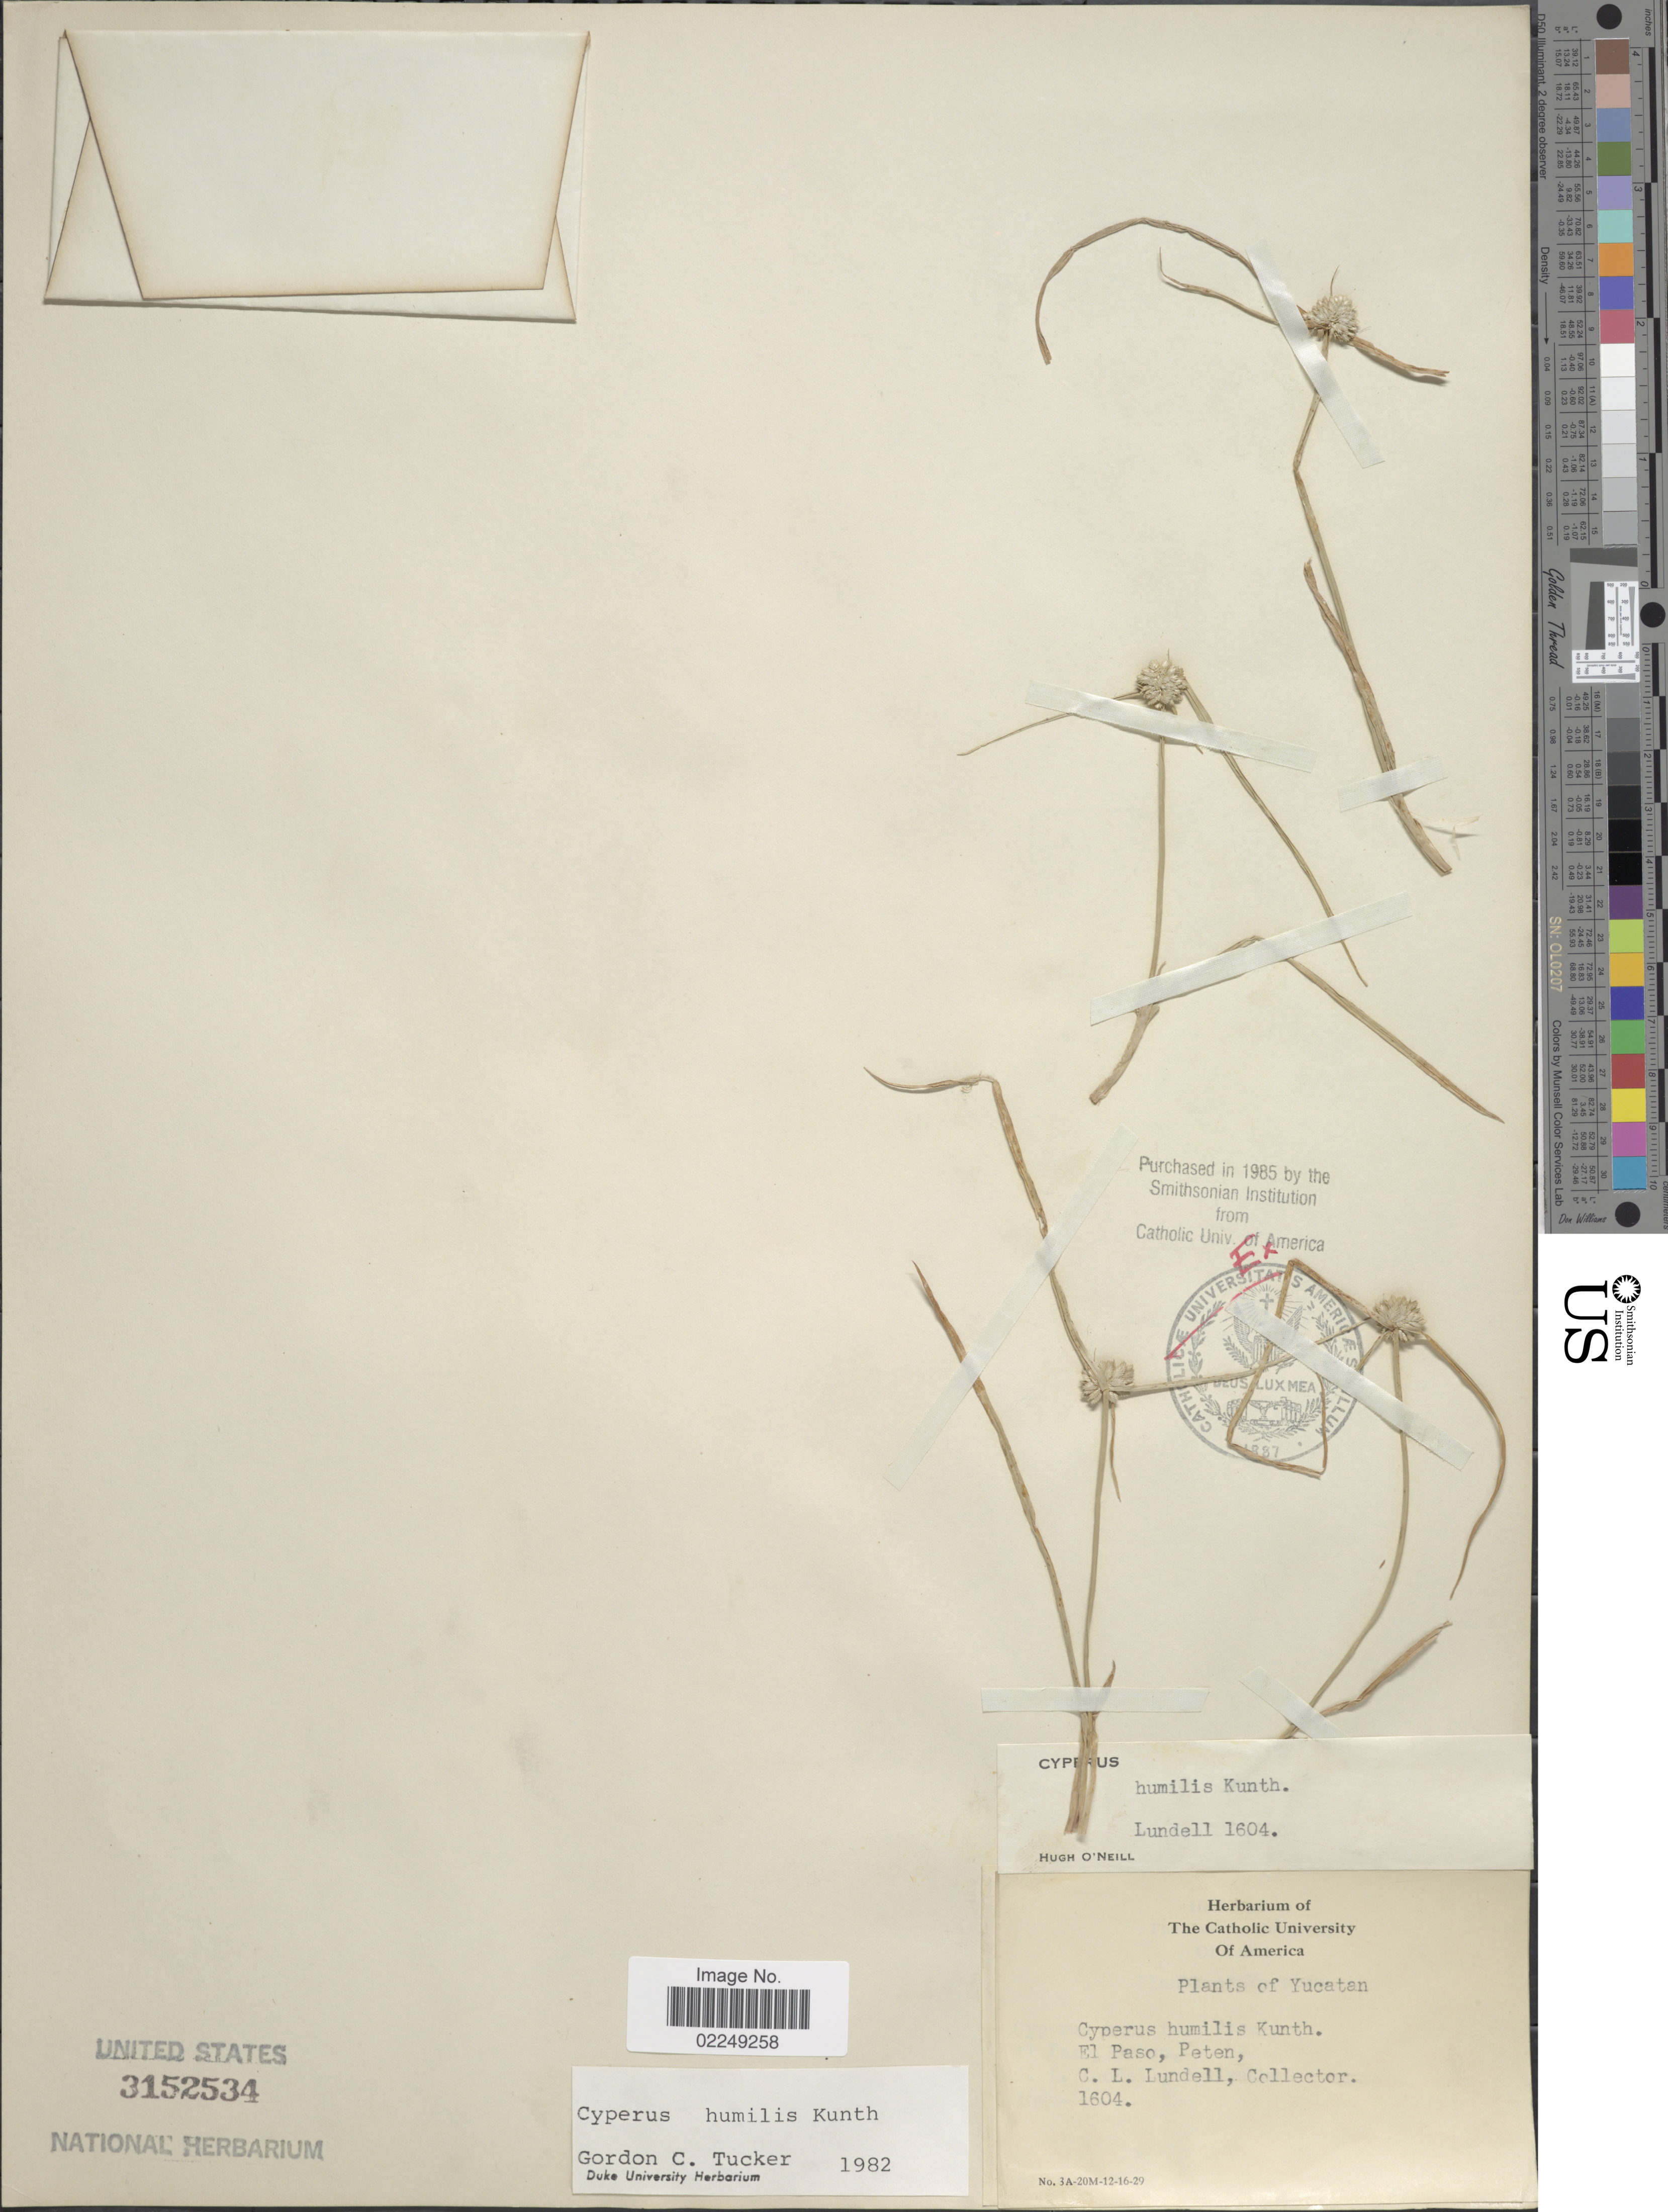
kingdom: Plantae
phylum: Tracheophyta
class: Liliopsida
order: Poales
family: Cyperaceae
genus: Cyperus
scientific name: Cyperus humilis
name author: Kunth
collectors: C. L. Lundell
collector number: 19604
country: Guatemala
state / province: El Petén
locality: El Paso, Peten, Yucatan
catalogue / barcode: US 3152534